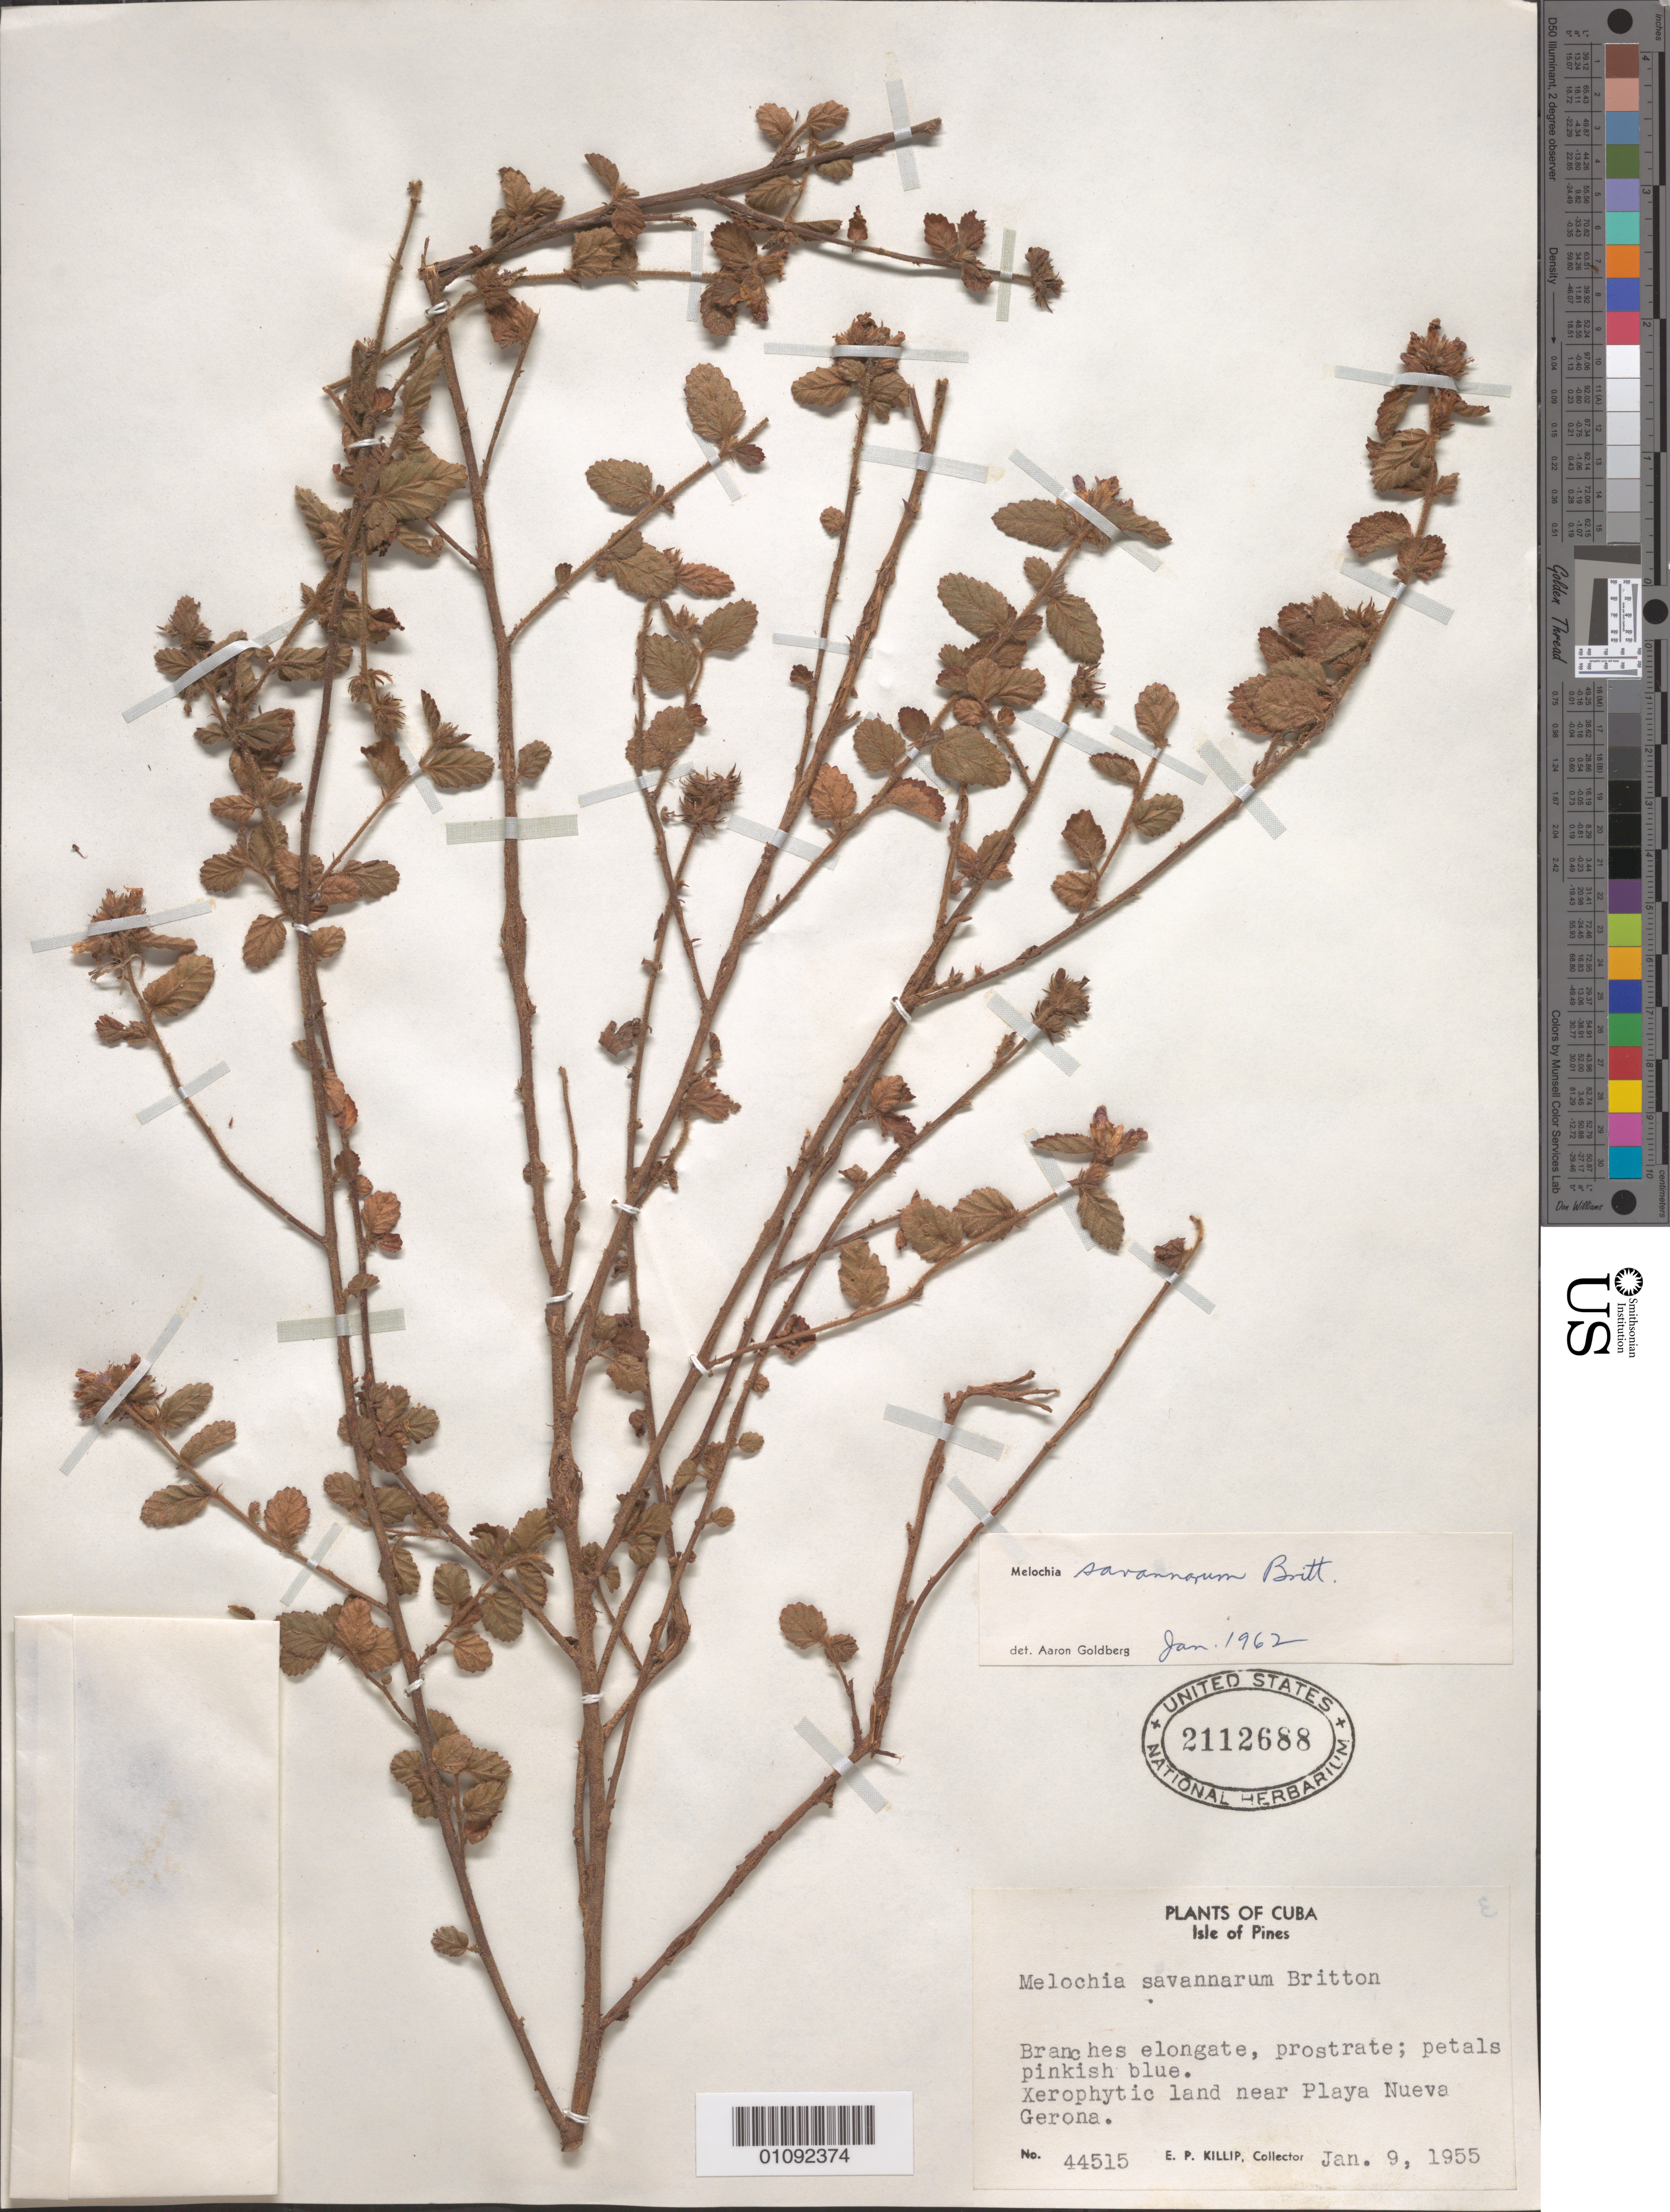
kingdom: Plantae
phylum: Tracheophyta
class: Magnoliopsida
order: Malvales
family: Malvaceae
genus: Melochia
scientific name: Melochia savannarum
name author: Britton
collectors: E. P. Killip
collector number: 44515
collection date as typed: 09 Jan 1955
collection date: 1955-01-09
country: Cuba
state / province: Isla de La Juventud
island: Isla de la Juventud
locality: Near Playa Nueva Gerona, Isle of Pines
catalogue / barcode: US 2112688